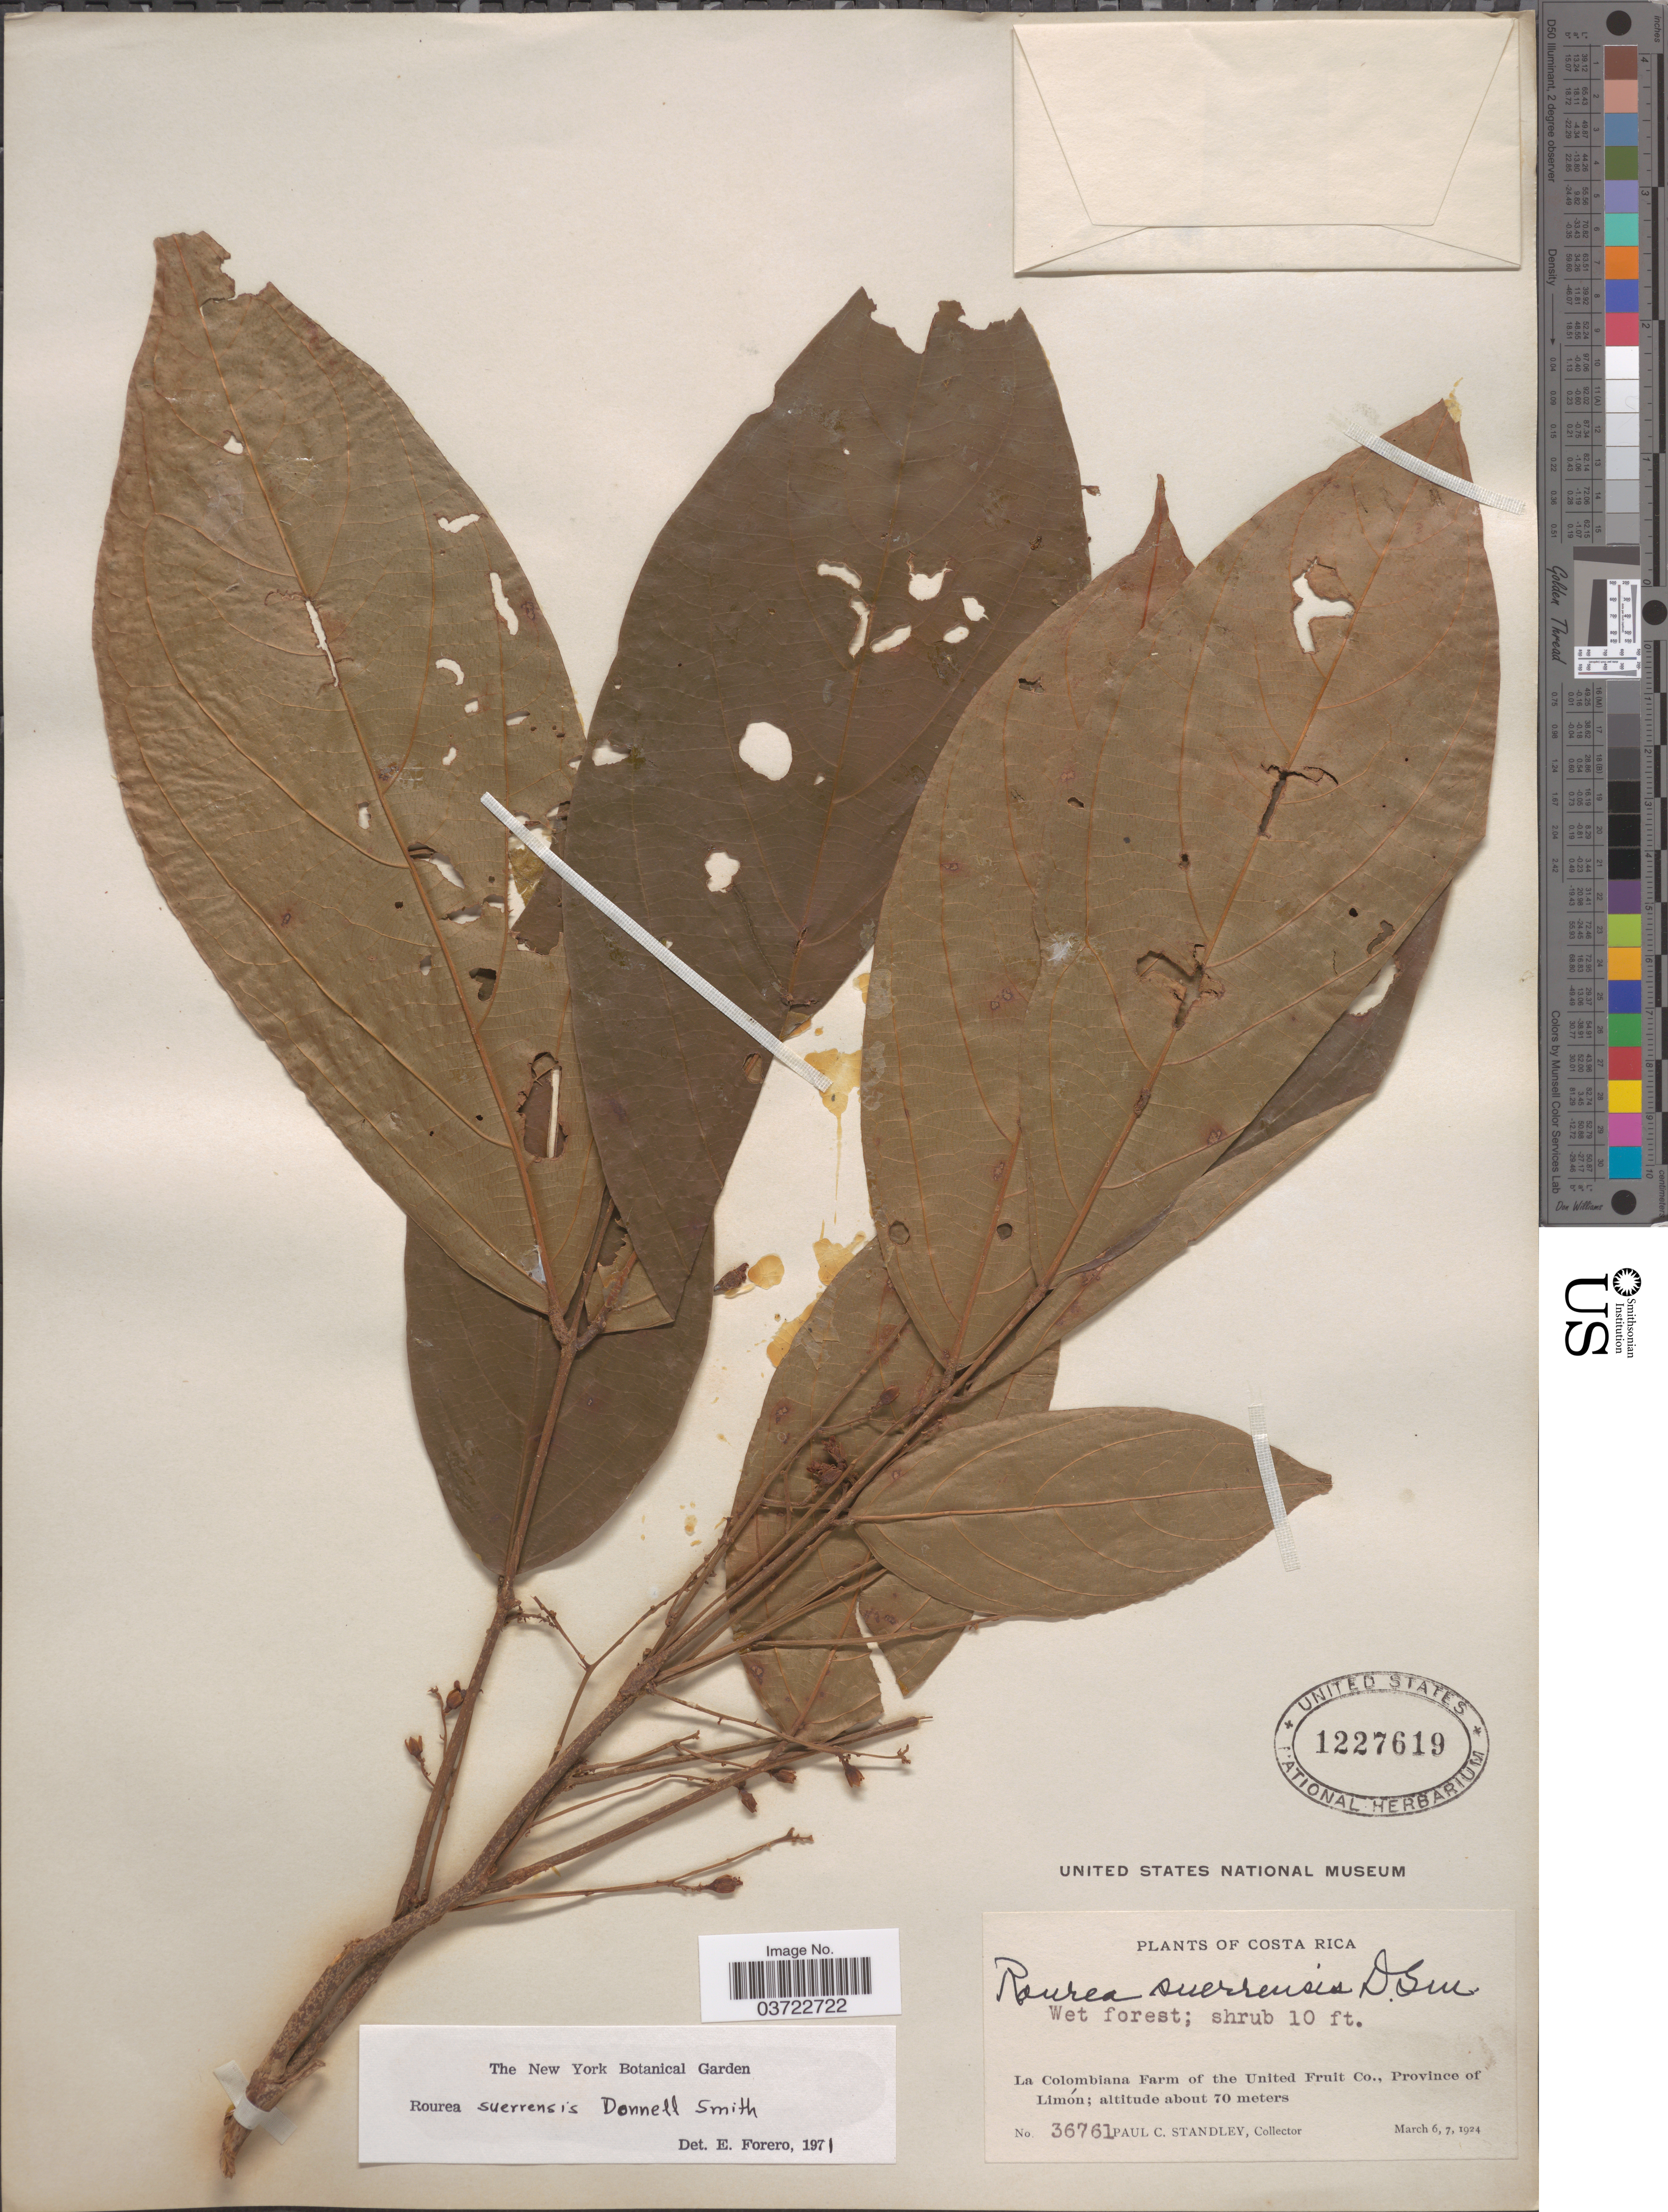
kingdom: Plantae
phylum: Tracheophyta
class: Magnoliopsida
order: Oxalidales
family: Connaraceae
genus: Rourea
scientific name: Rourea suerrensis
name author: Donn. Sm.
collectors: P. C. Standley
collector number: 36761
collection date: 1924-03-06/1924-03-07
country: Costa Rica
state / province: Limón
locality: La Colombiana Farm of the United Fruit Co.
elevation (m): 70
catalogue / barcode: US 1227619